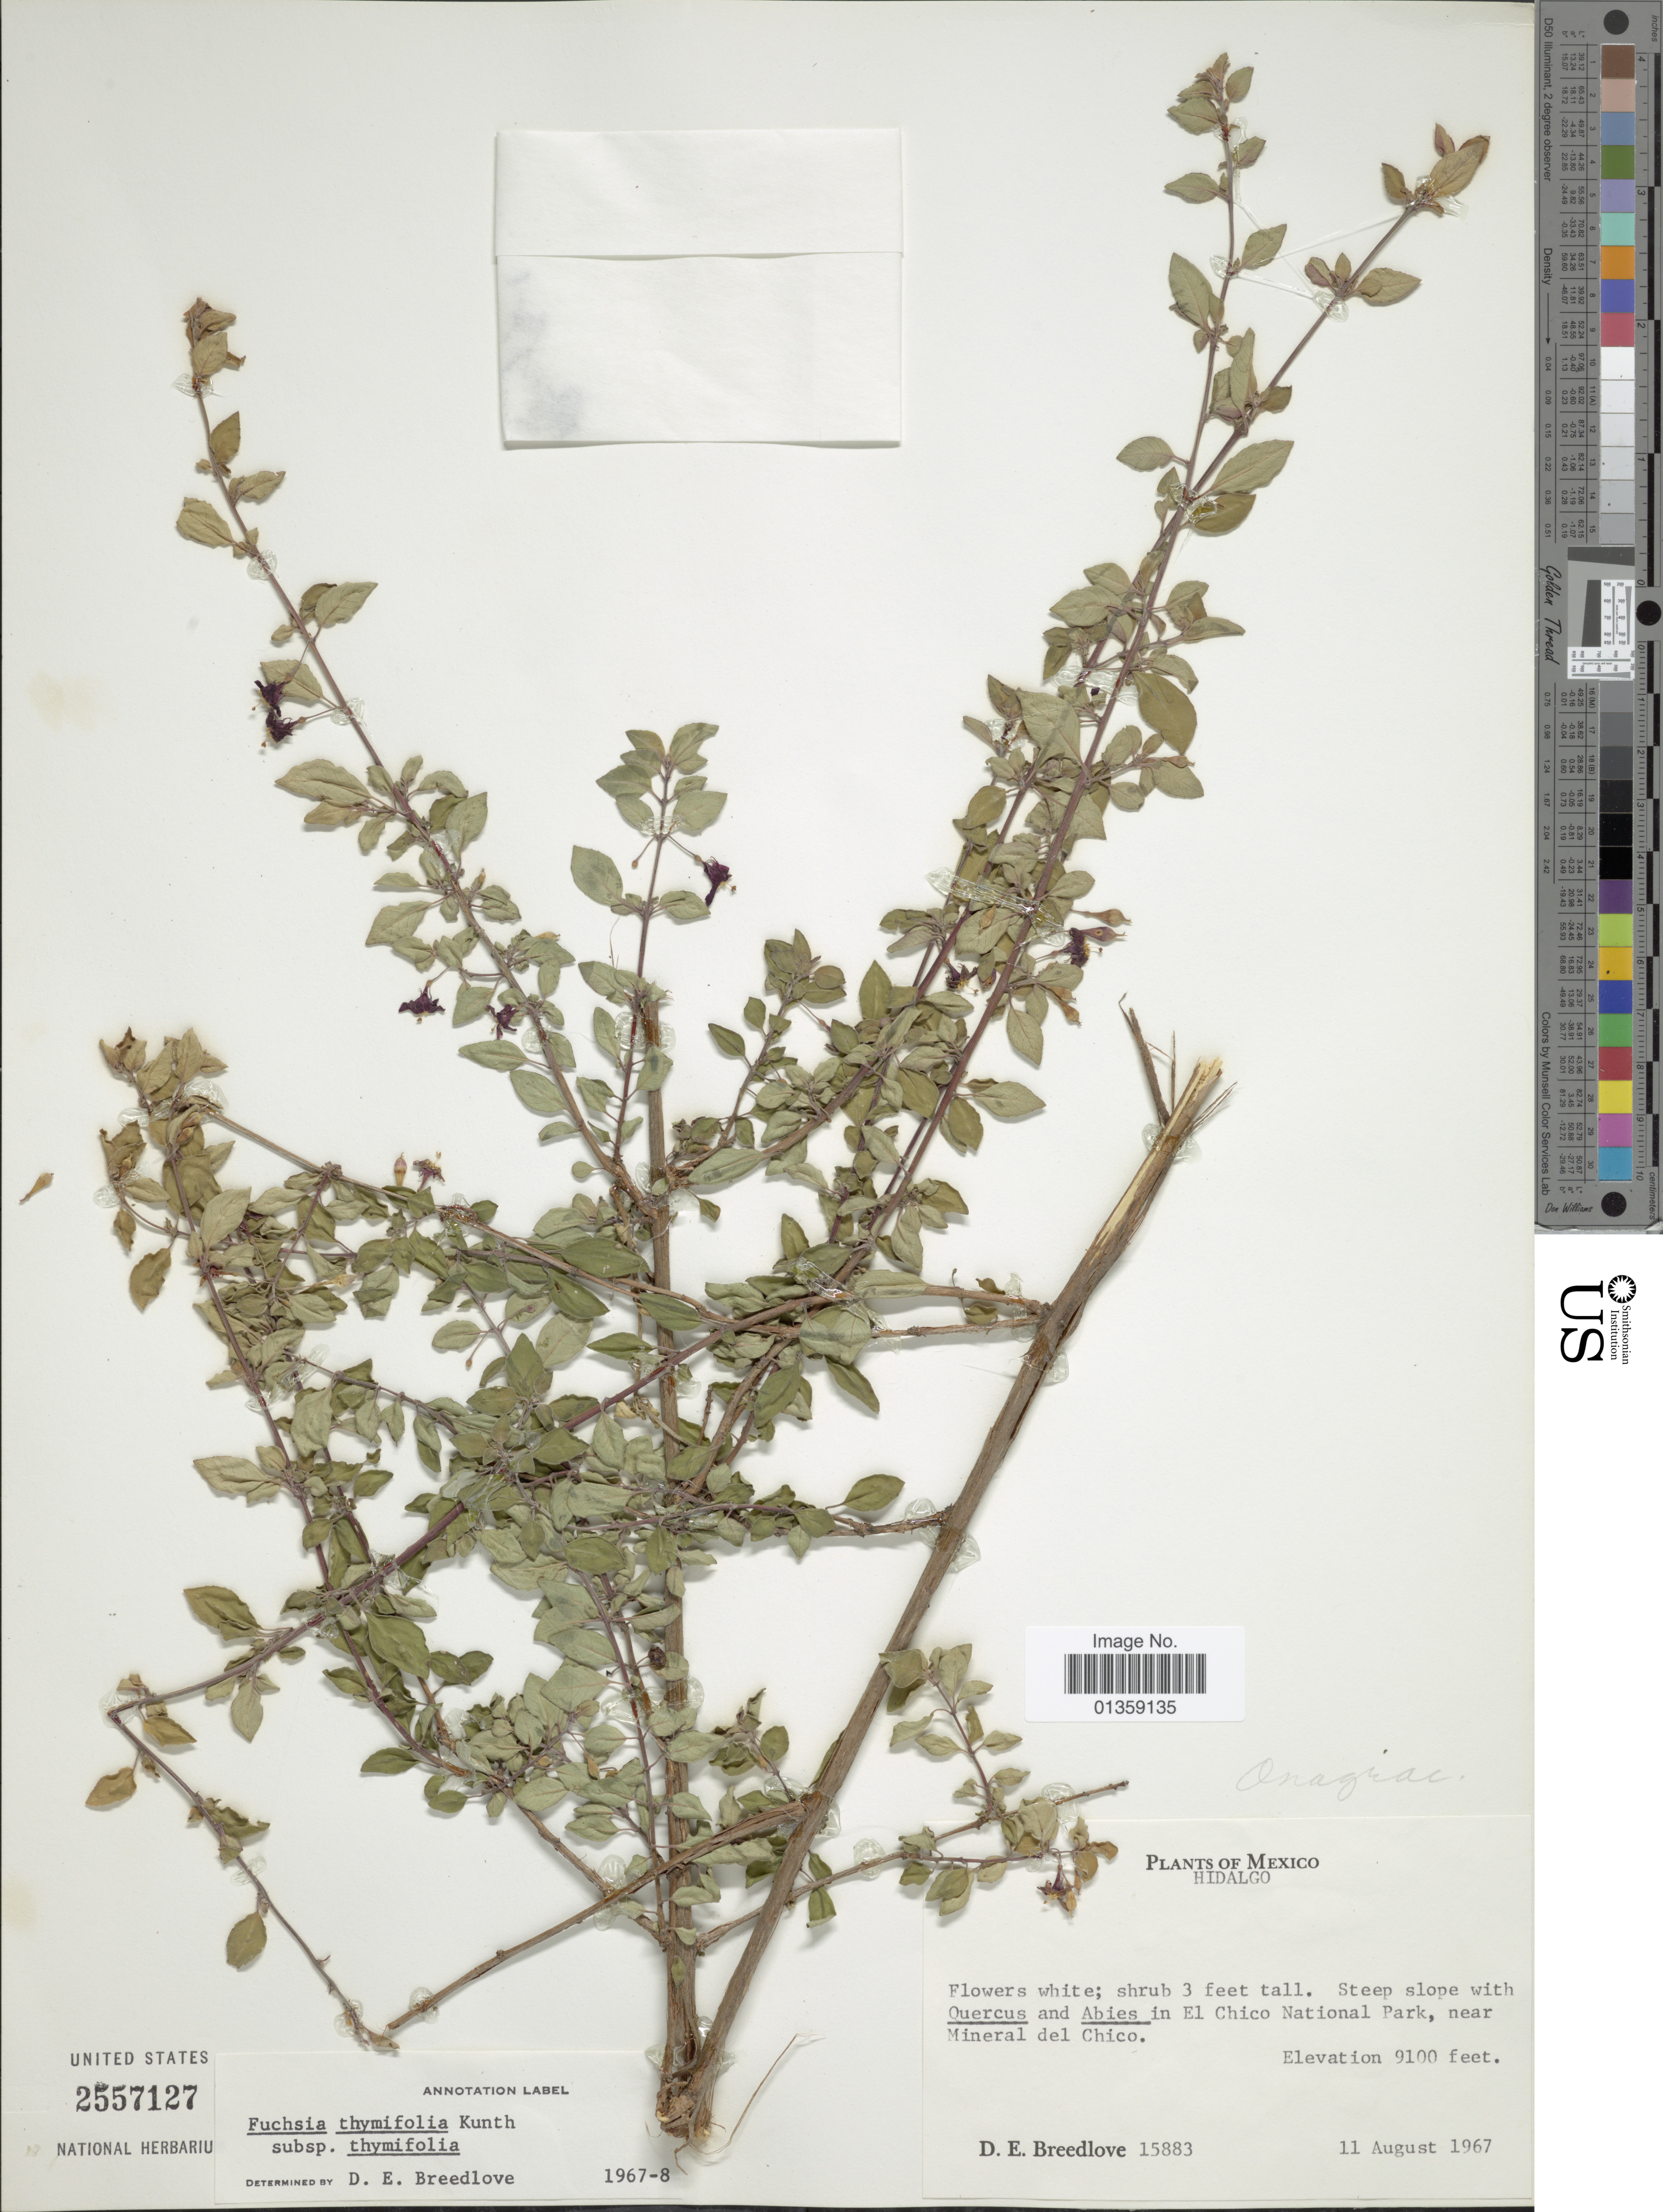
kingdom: Plantae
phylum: Tracheophyta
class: Magnoliopsida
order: Myrtales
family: Onagraceae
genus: Fuchsia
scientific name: Fuchsia thymifolia subsp. thymifolia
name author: Kunth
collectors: D. E. Breedlove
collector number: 15883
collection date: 1967-08-11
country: Mexico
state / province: Hidalgo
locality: In El Chico National Park, near Mineral del Chico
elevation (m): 2774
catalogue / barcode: US 2557127